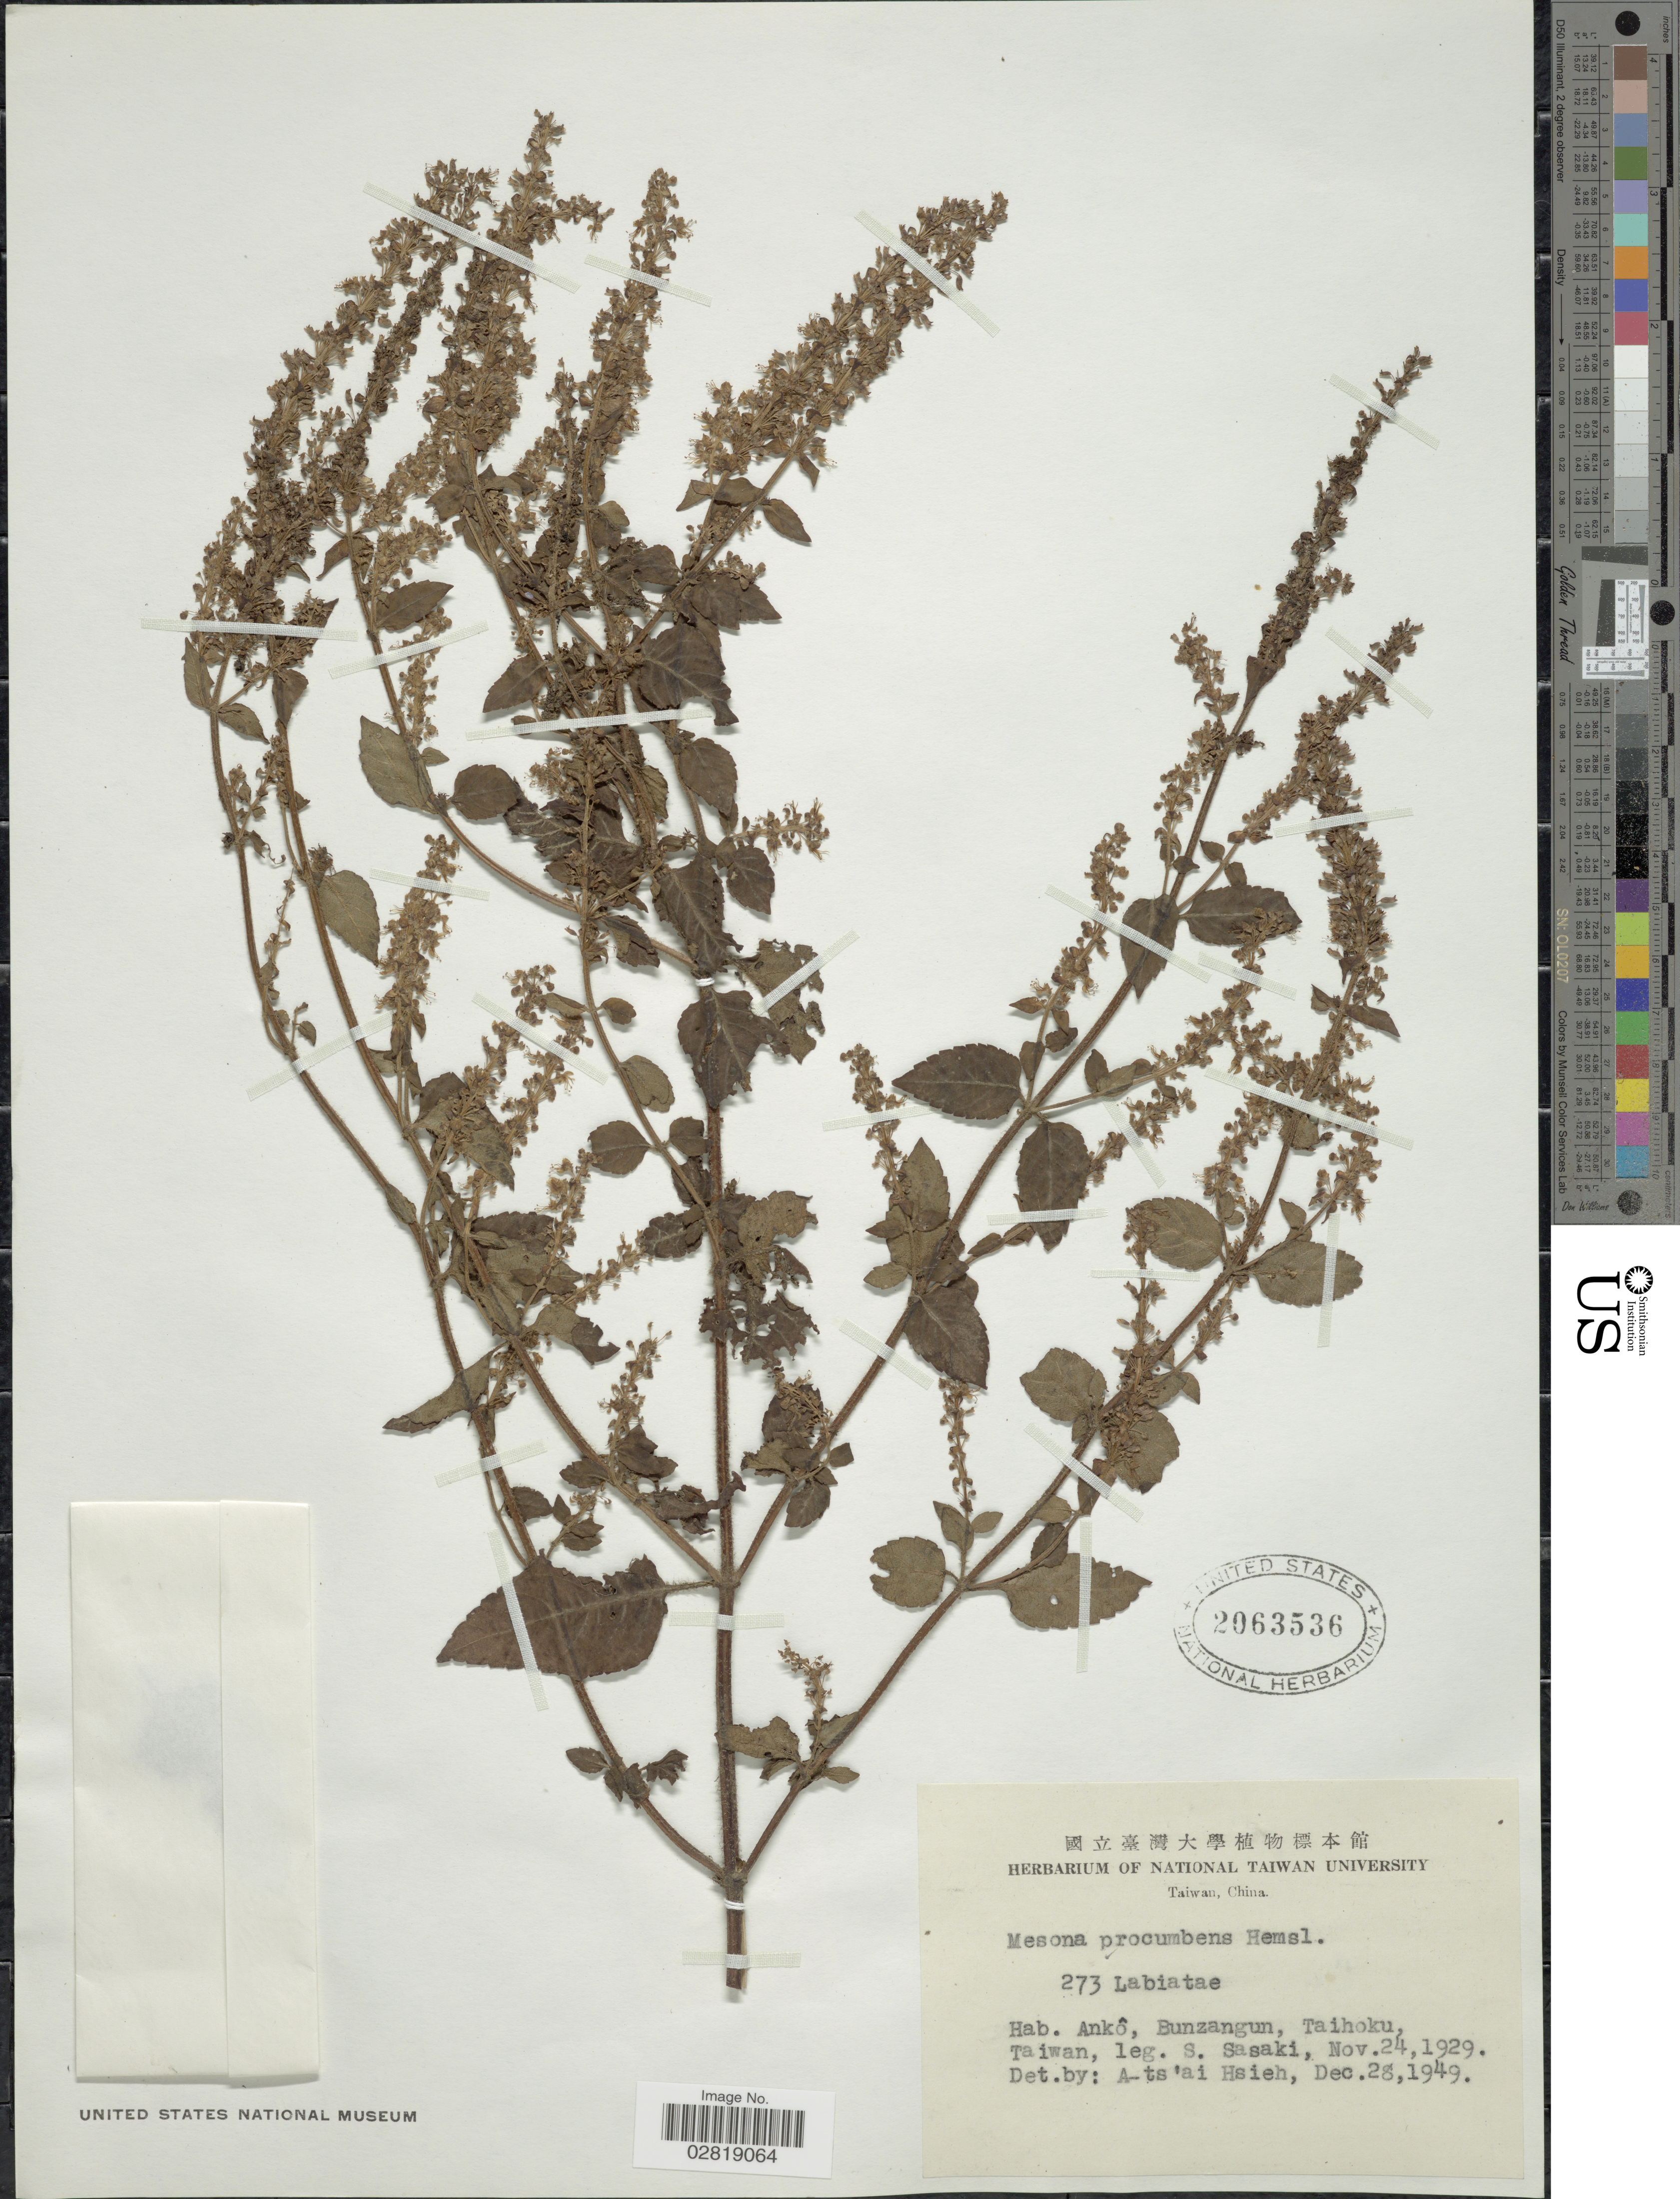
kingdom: Plantae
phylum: Tracheophyta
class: Magnoliopsida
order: Lamiales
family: Lamiaceae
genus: Platostoma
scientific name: Platostoma chinense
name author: (Benth.) A.J. Paton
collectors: S. Sasaki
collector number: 273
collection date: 1949-12-28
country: Taiwan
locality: Ankô, Bunzangun, Taihoku.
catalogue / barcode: US 2063536